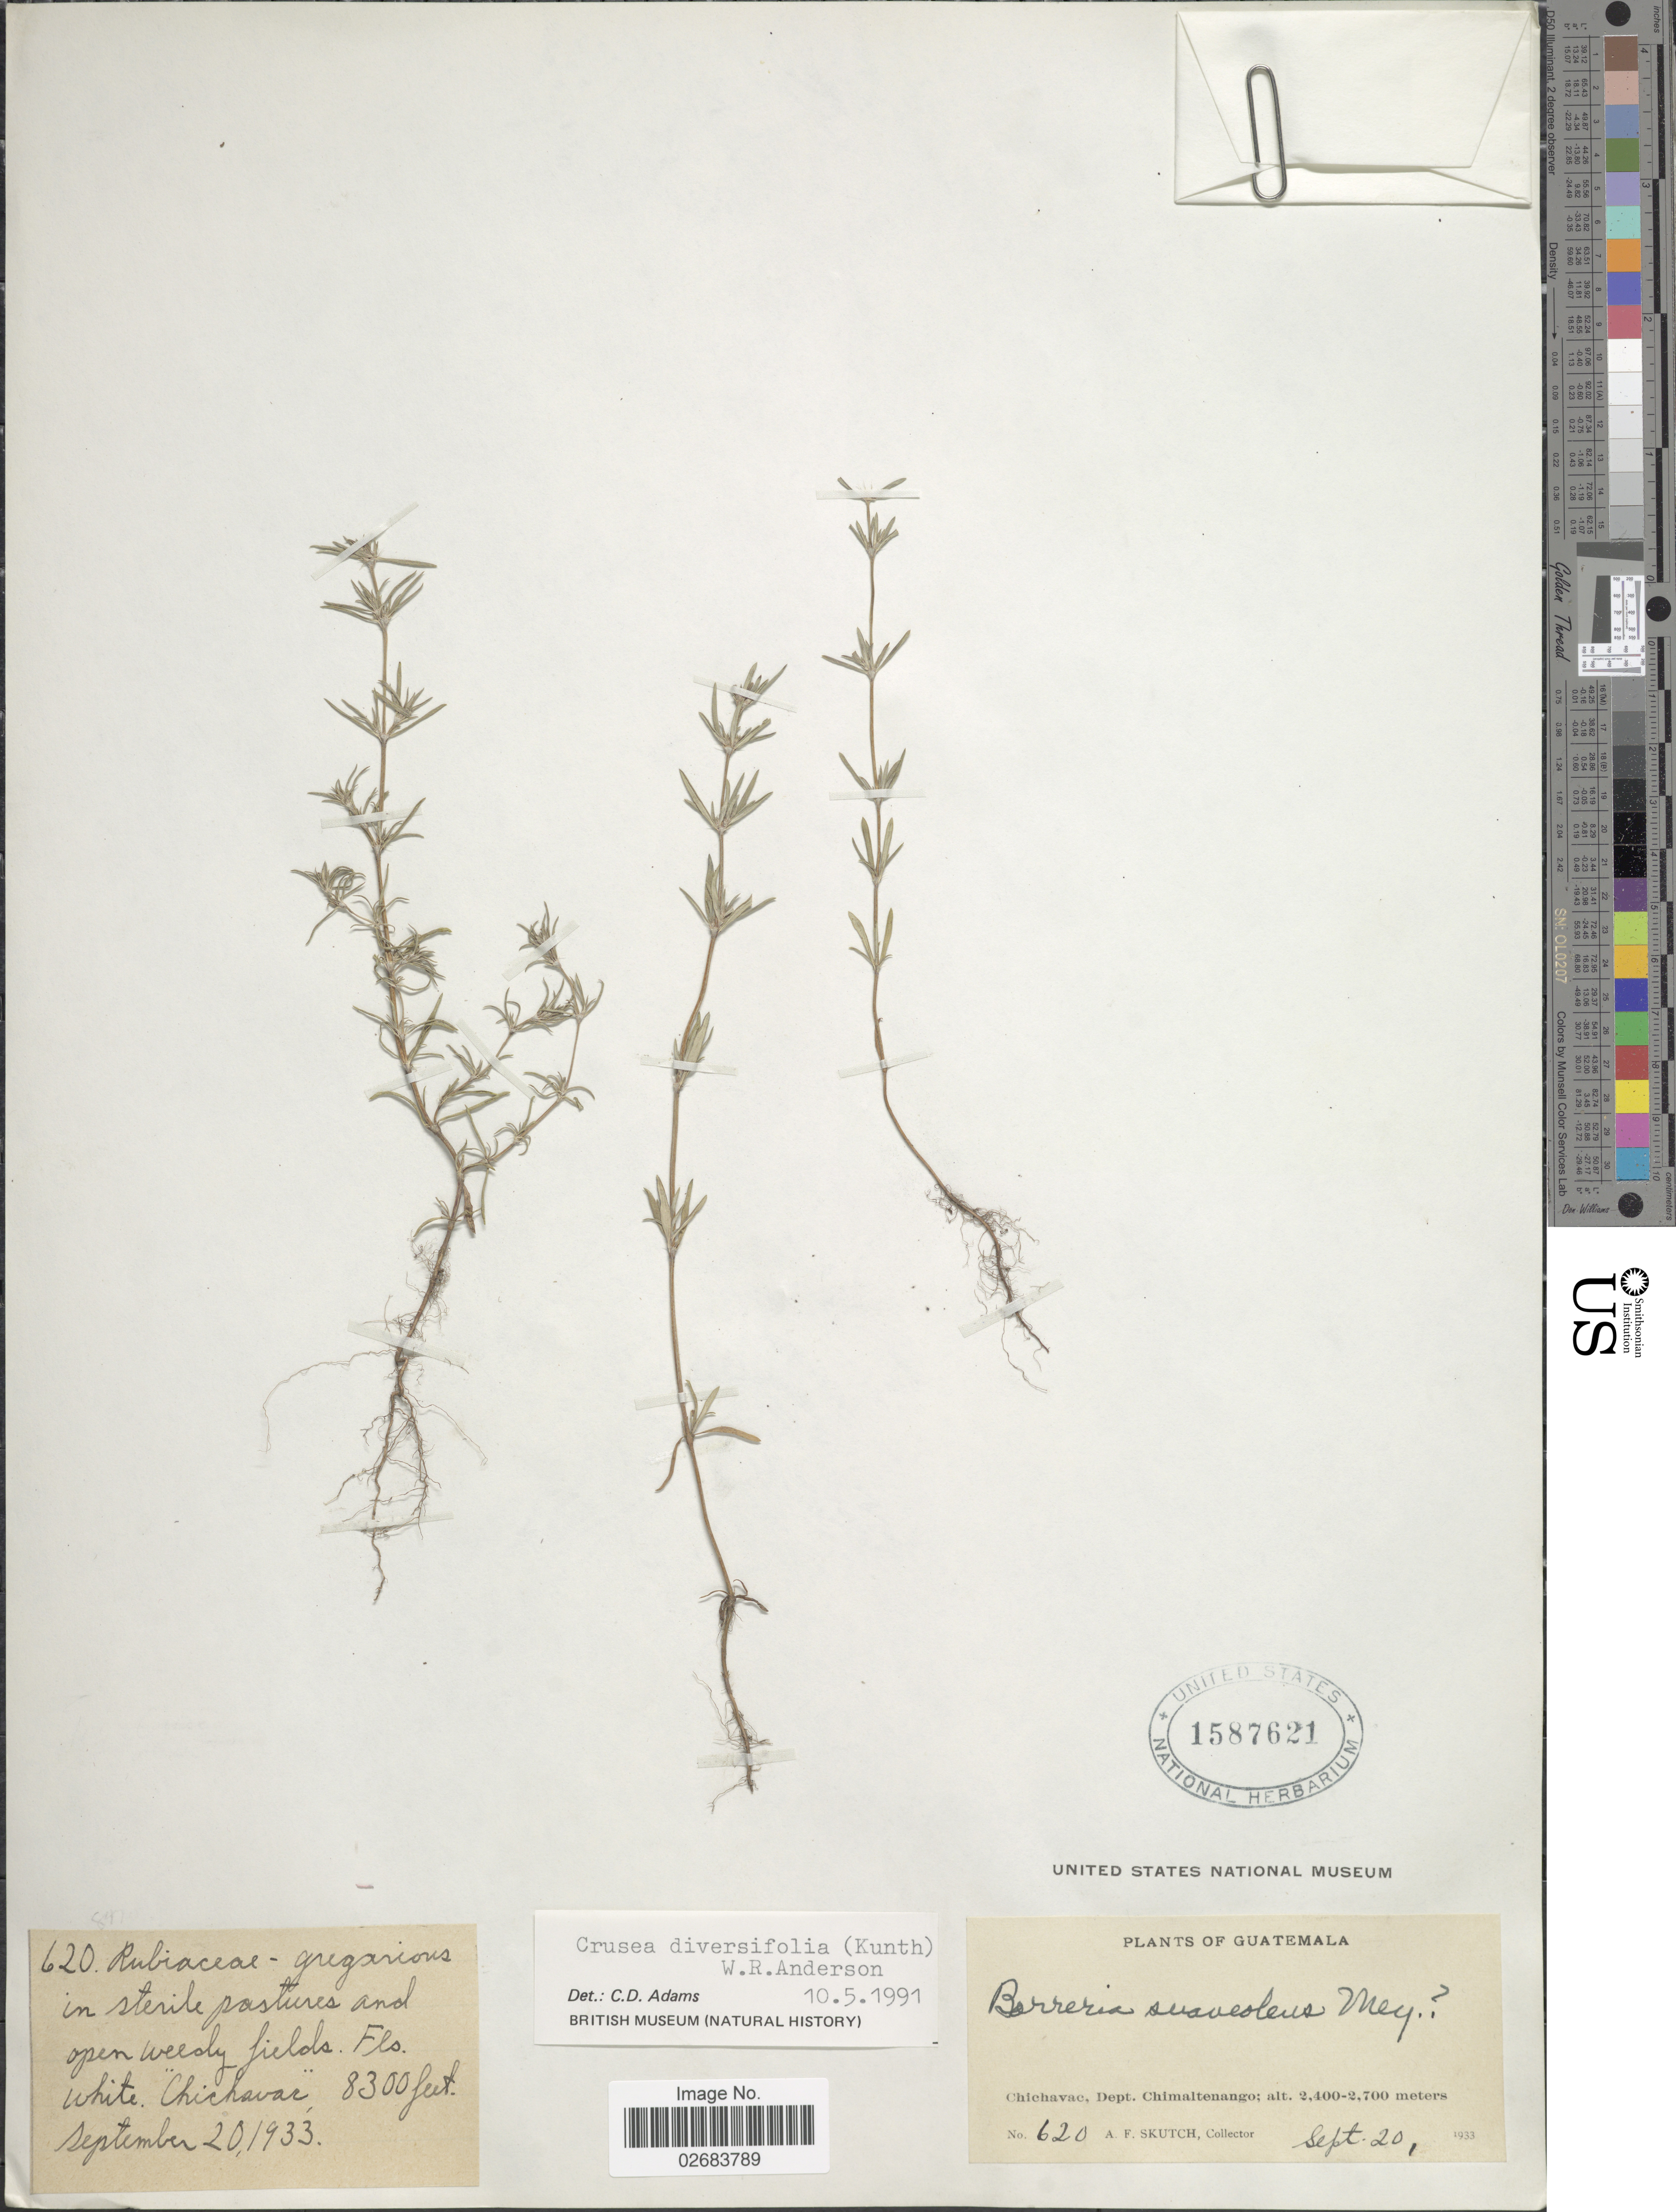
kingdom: Plantae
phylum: Tracheophyta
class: Magnoliopsida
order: Gentianales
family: Rubiaceae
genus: Crusea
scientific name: Crusea diversifolia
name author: (Kunth) W.R. Anderson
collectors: A. F. Skutch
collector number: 620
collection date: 1933-09-20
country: Guatemala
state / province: Chimaltenango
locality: Chichavac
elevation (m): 2400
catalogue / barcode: US 1587621